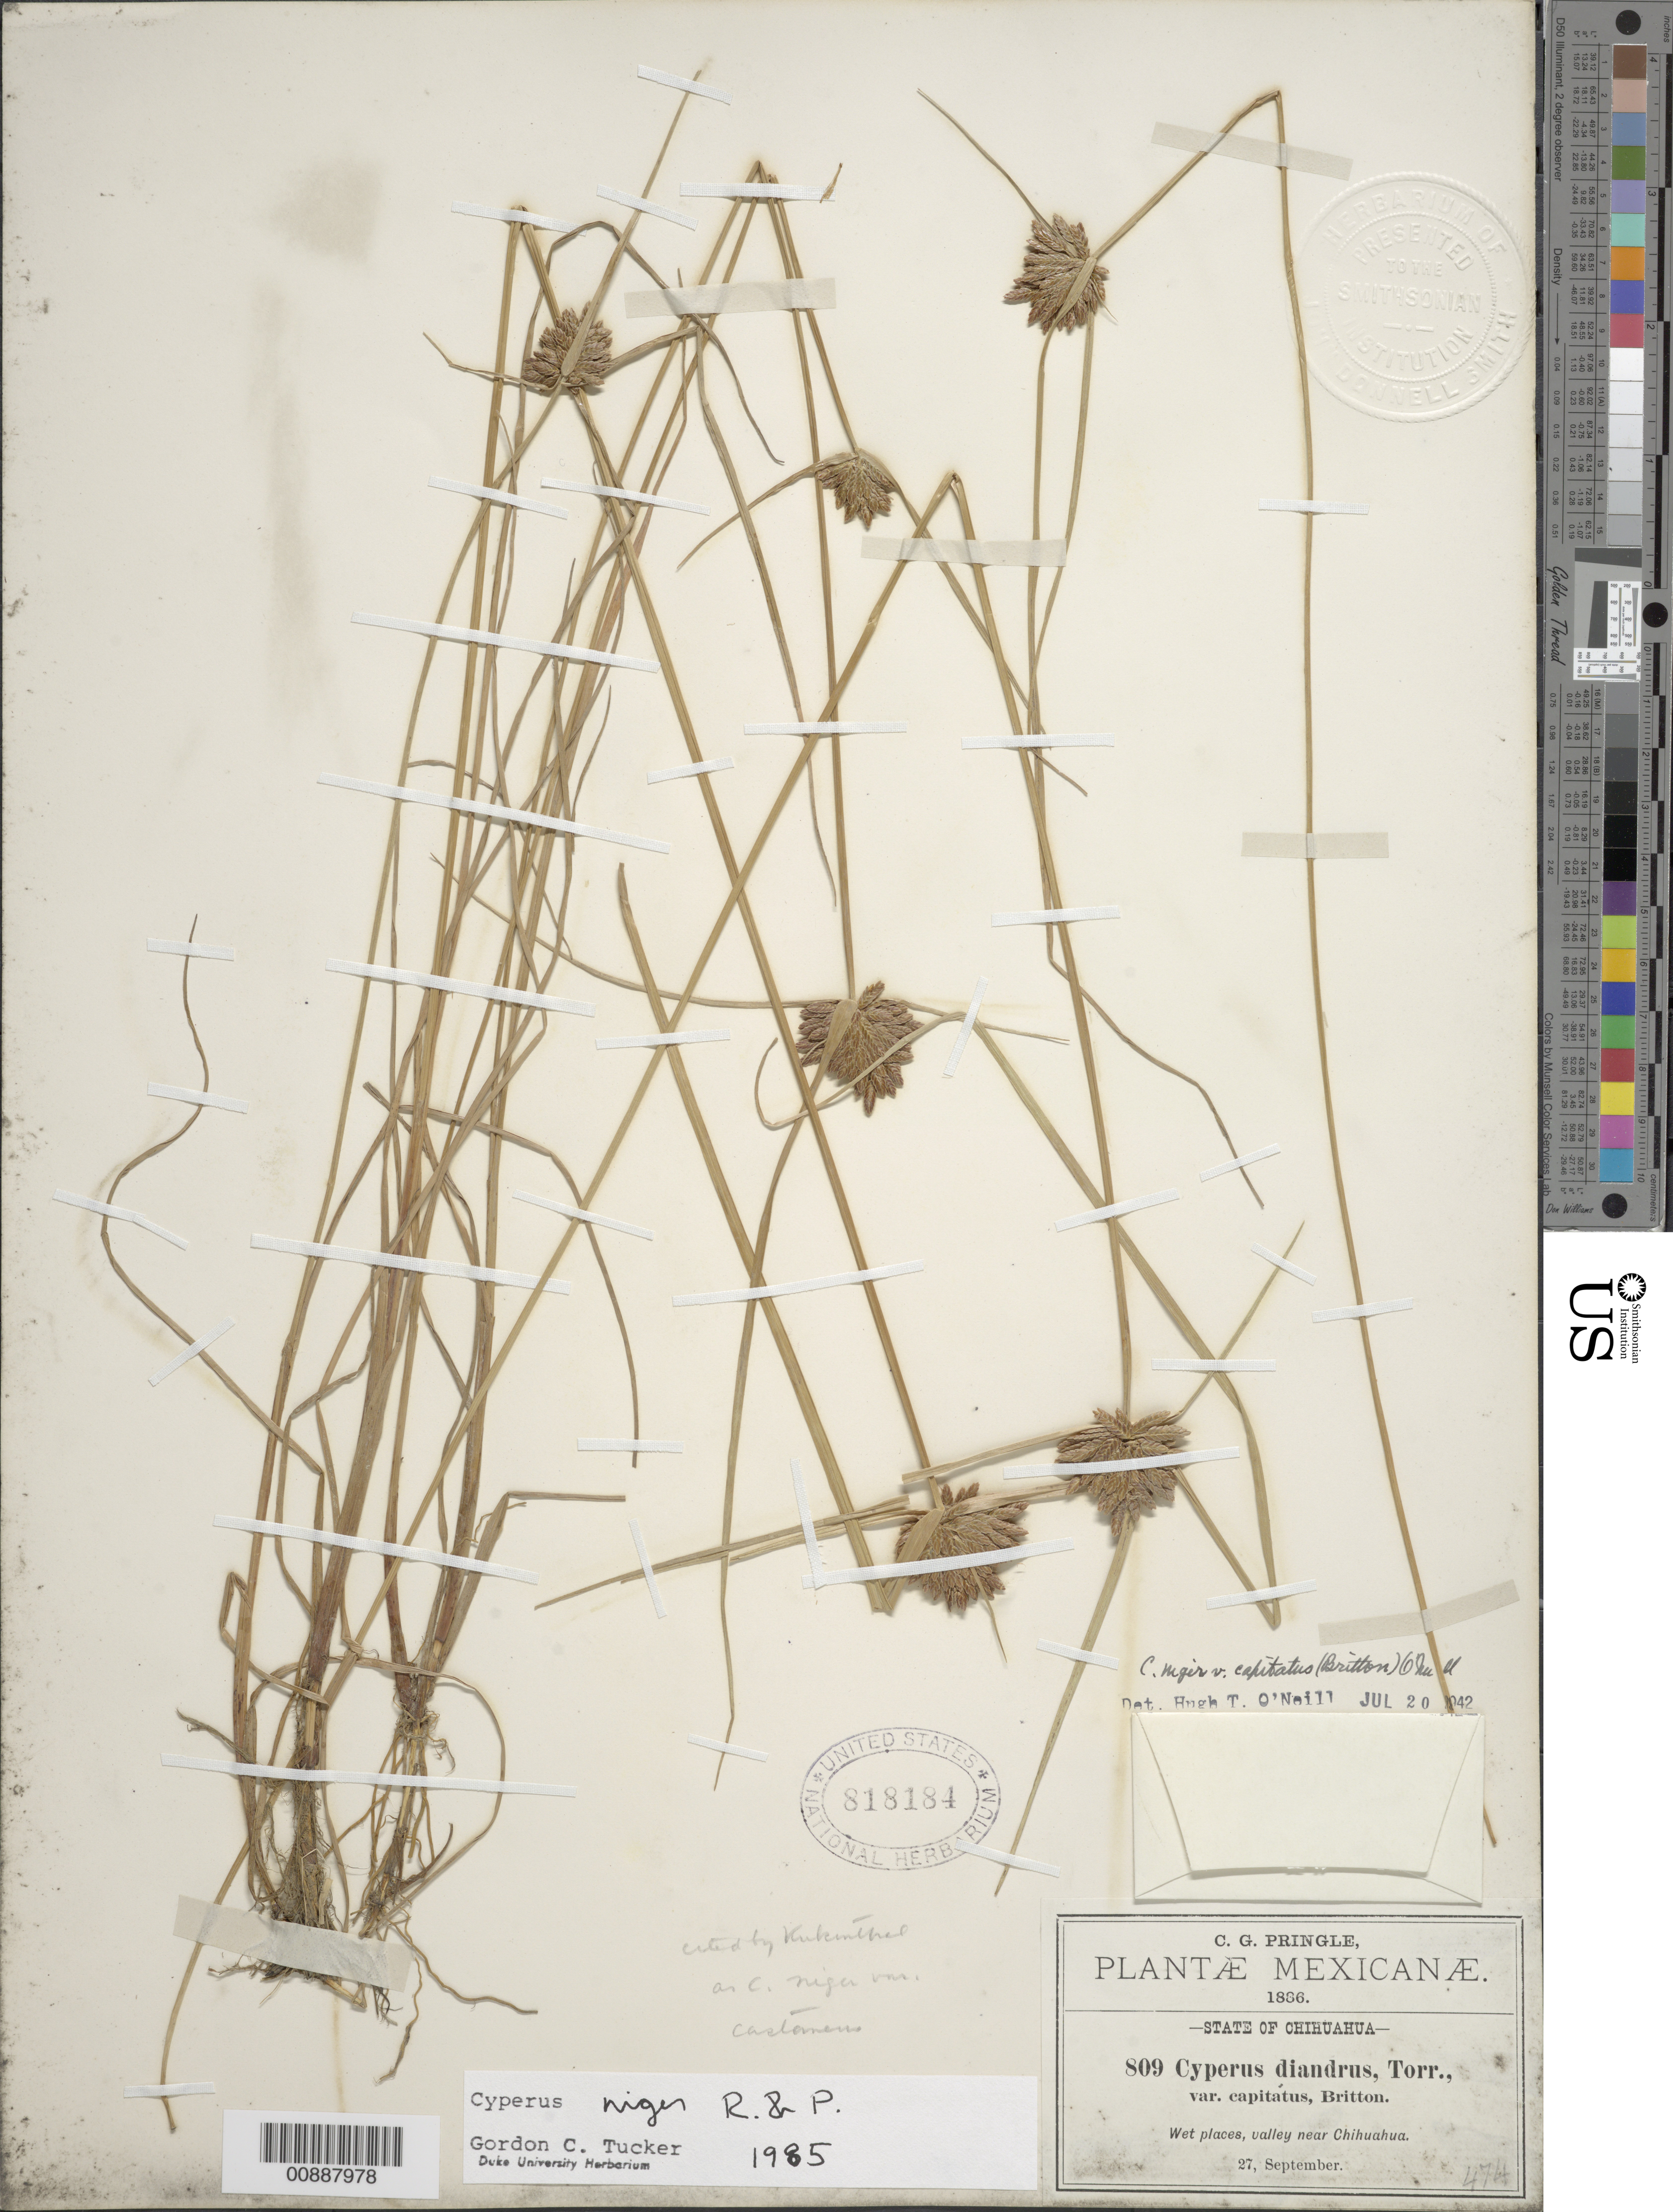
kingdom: Plantae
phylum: Tracheophyta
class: Liliopsida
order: Poales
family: Cyperaceae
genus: Cyperus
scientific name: Cyperus niger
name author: Ruiz & Pav.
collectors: C. G. Pringle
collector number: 809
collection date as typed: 27 Sep 1886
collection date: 1886-09-27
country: Mexico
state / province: Chihuahua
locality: Valley near Chihuahua.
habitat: Wet places.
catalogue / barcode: US 818184